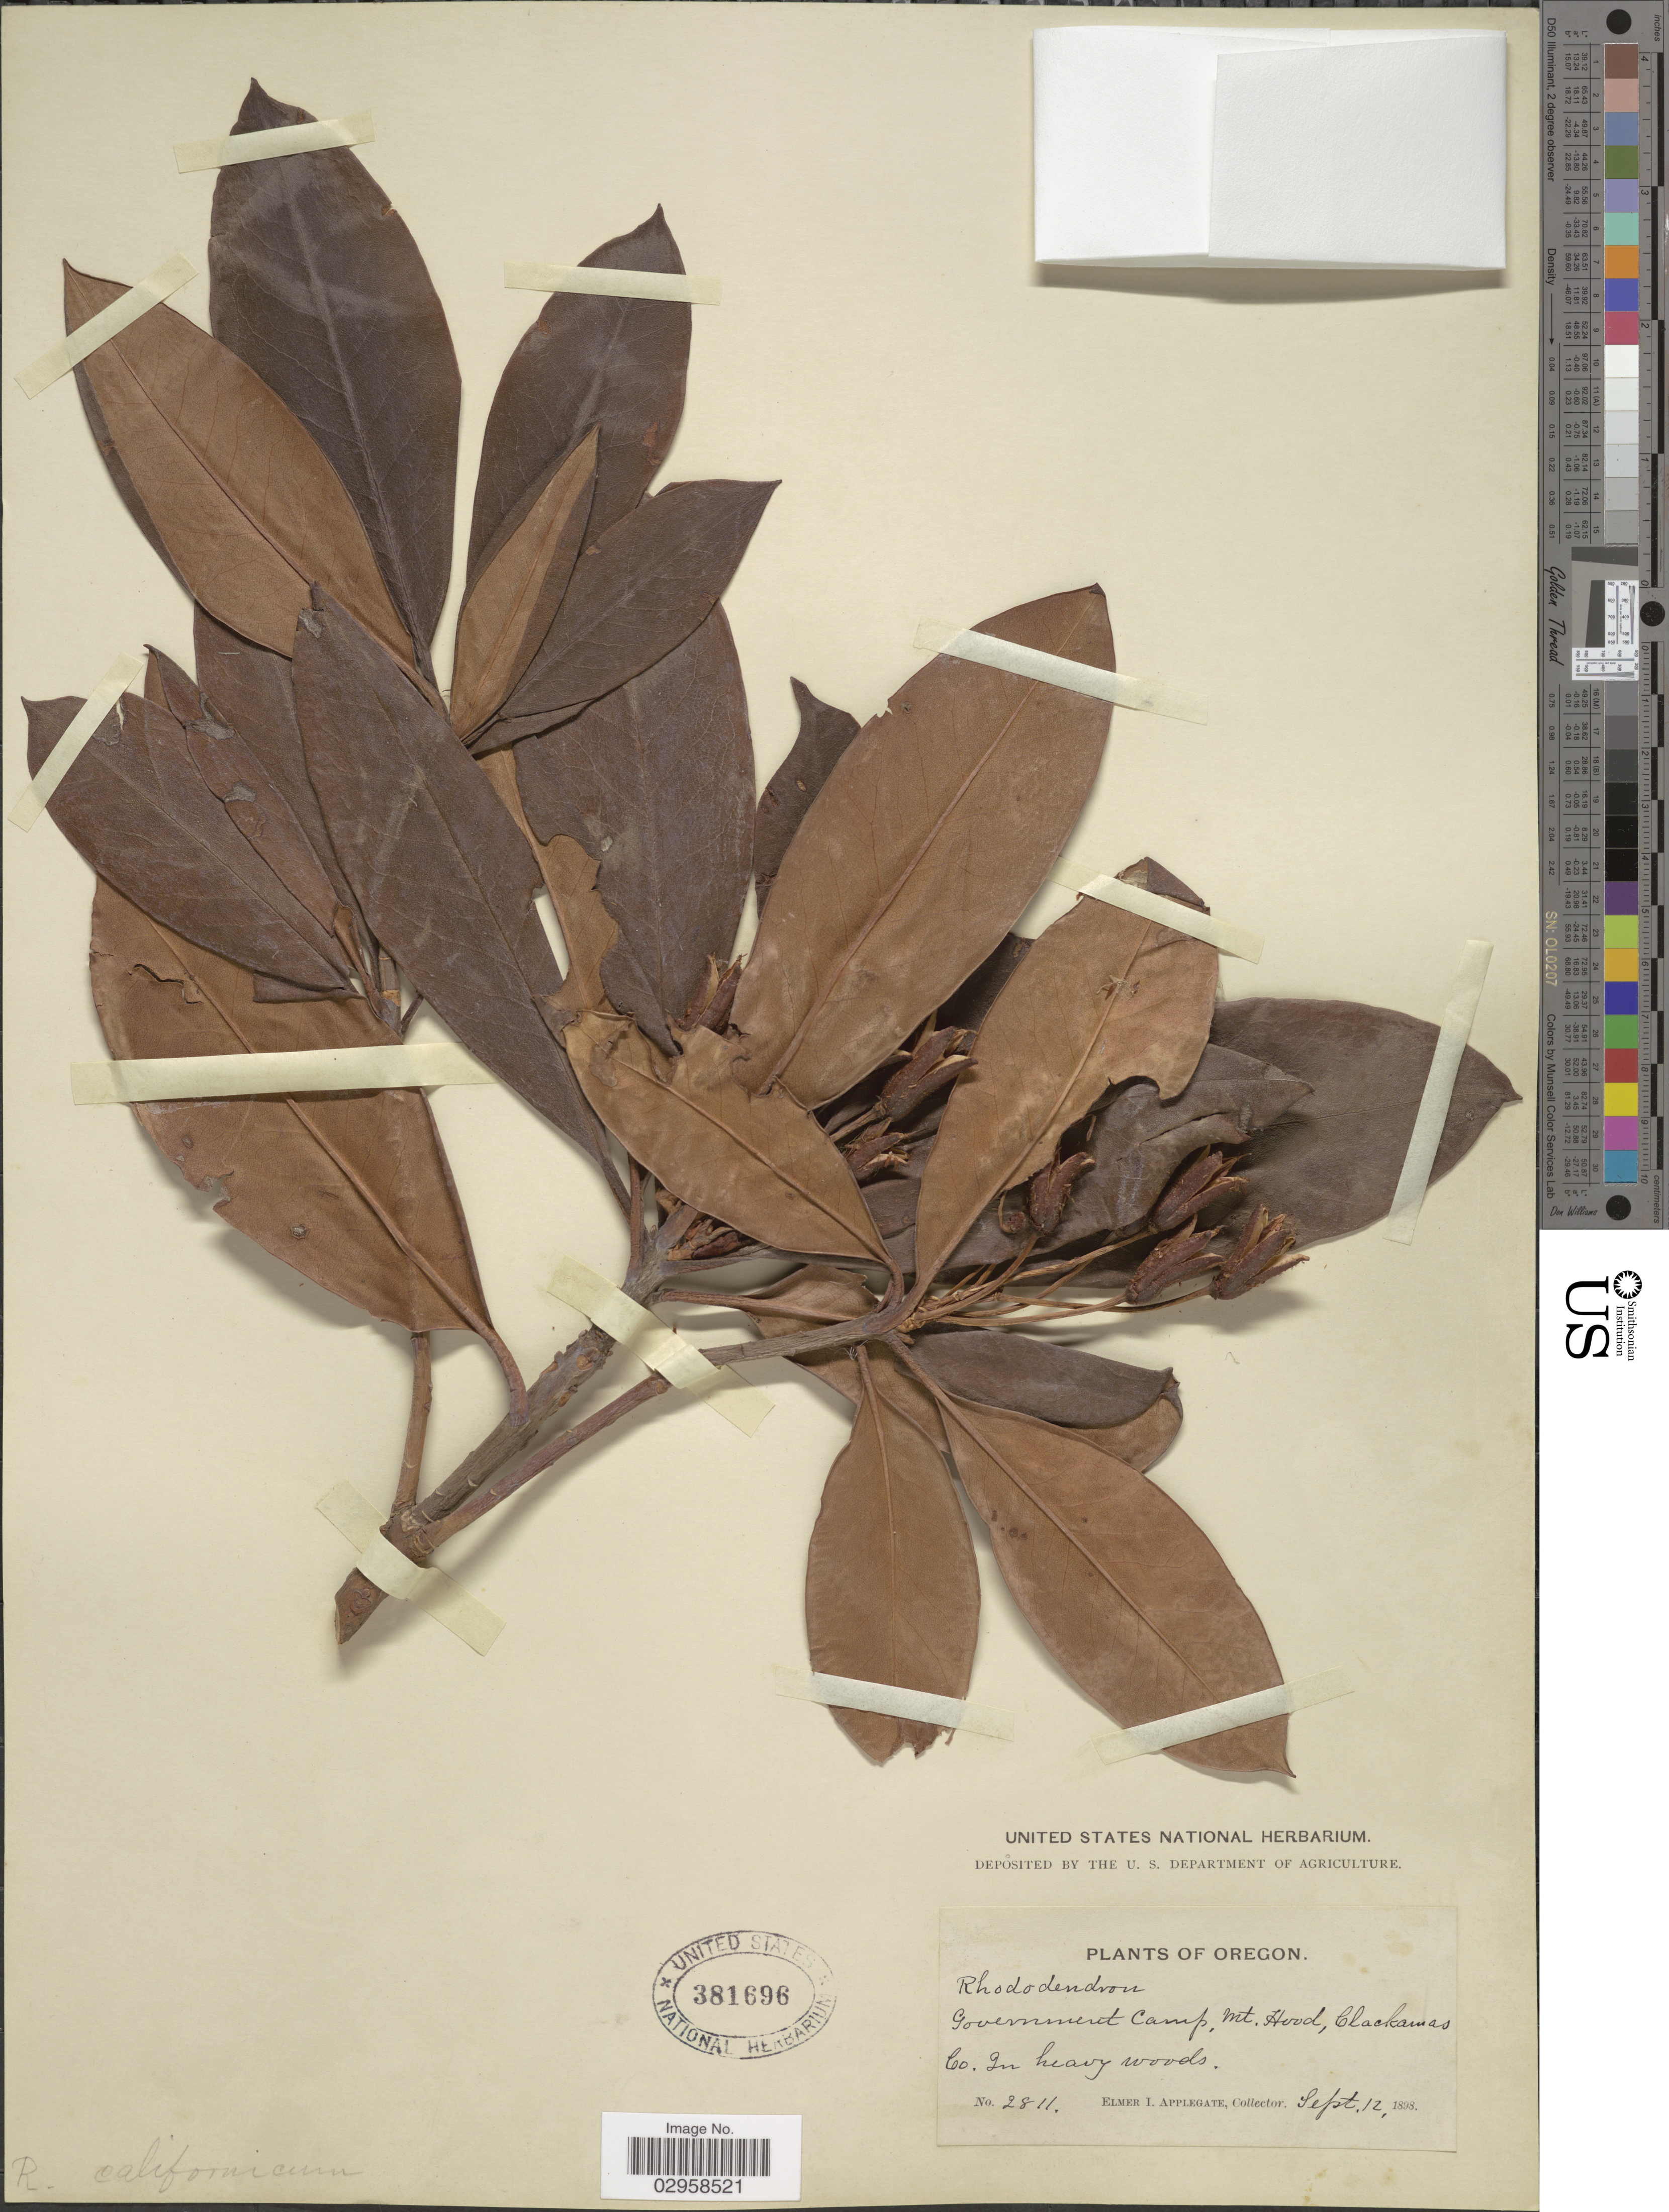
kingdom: Plantae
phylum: Tracheophyta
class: Magnoliopsida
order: Ericales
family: Ericaceae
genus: Rhododendron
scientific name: Rhododendron macrophyllum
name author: D. Don ex G. Don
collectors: E. I. Applegate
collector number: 2811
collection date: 1898-09-12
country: United States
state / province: Oregon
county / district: Clackamas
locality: Government Camp, Mt. Hood, Clackamas Co.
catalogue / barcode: US 381696